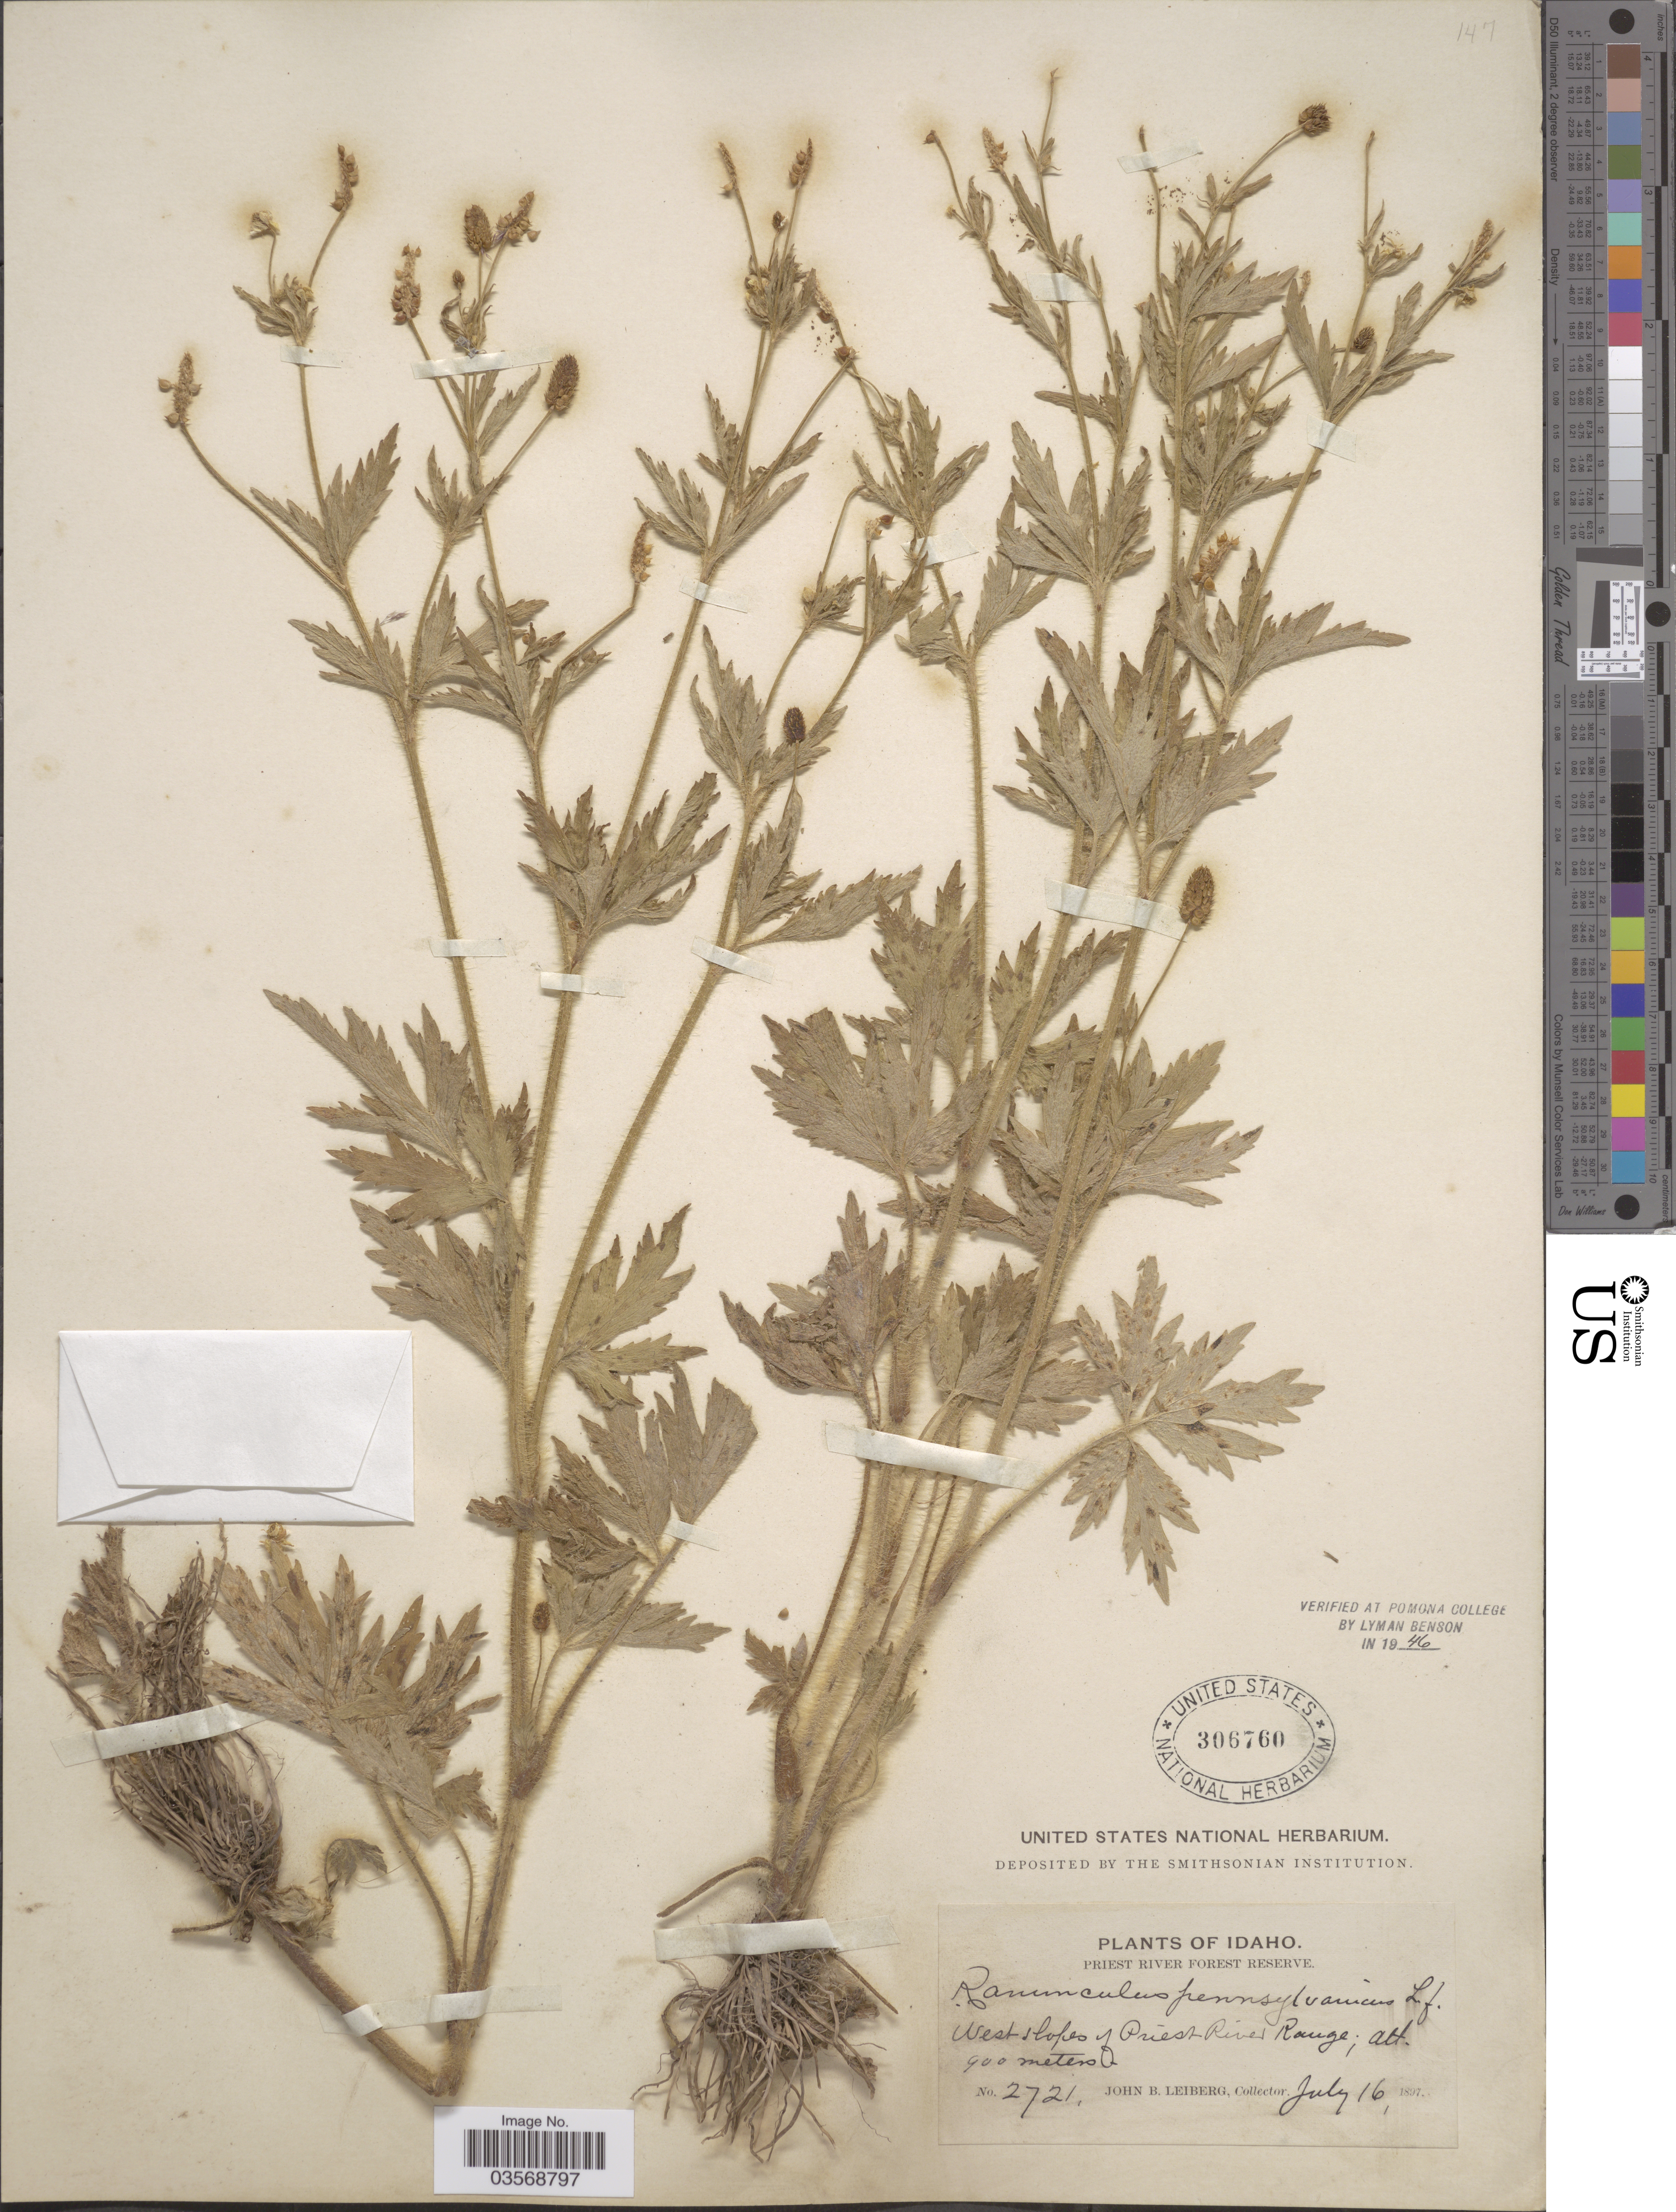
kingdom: Plantae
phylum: Tracheophyta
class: Magnoliopsida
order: Ranunculales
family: Ranunculaceae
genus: Ranunculus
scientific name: Ranunculus pensylvanicus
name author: L. f.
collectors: J. B. Leiberg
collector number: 2721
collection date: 1897-07-16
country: United States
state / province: Idaho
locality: Priest River Forest Reserve. West slopes of Priest River Range.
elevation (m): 900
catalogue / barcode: US 306760